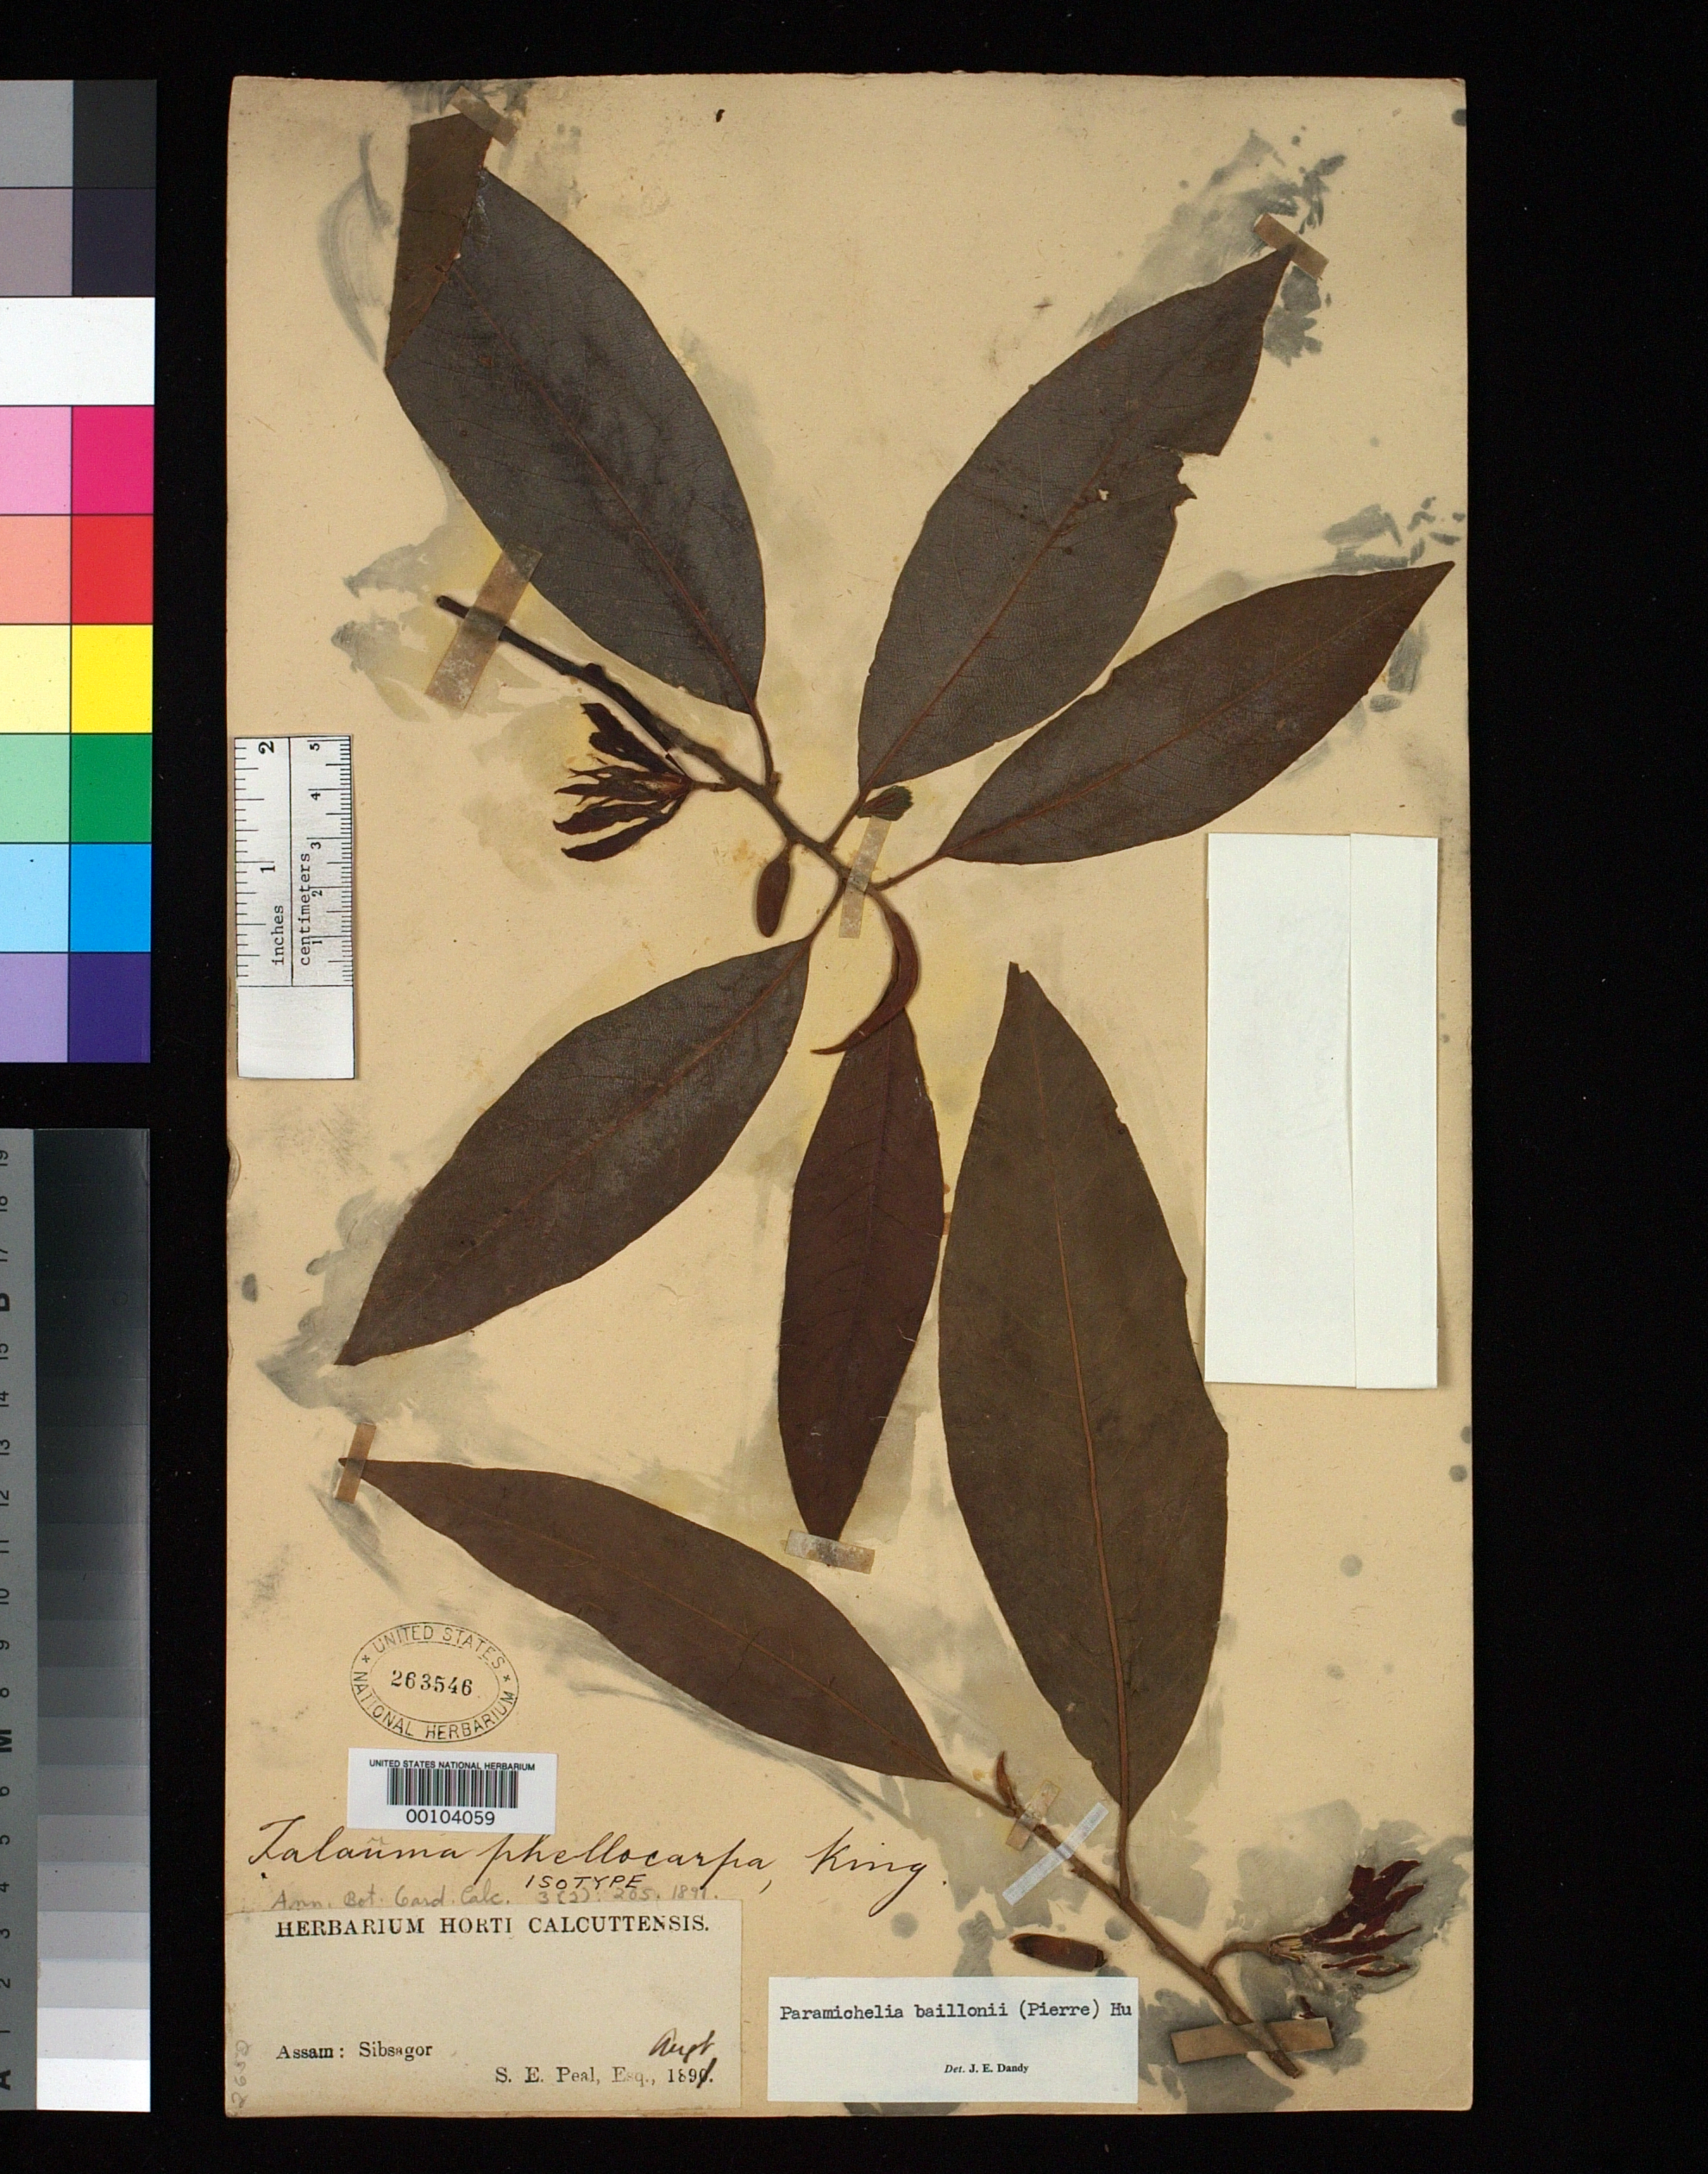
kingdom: Plantae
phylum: Tracheophyta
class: Magnoliopsida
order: Magnoliales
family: Magnoliaceae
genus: Talauma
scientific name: Talauma phellocarpa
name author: King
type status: Syntype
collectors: S. Peal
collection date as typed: Aug 1891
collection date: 1891-08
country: India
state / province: Assam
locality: Sibsagar.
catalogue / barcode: US 263546